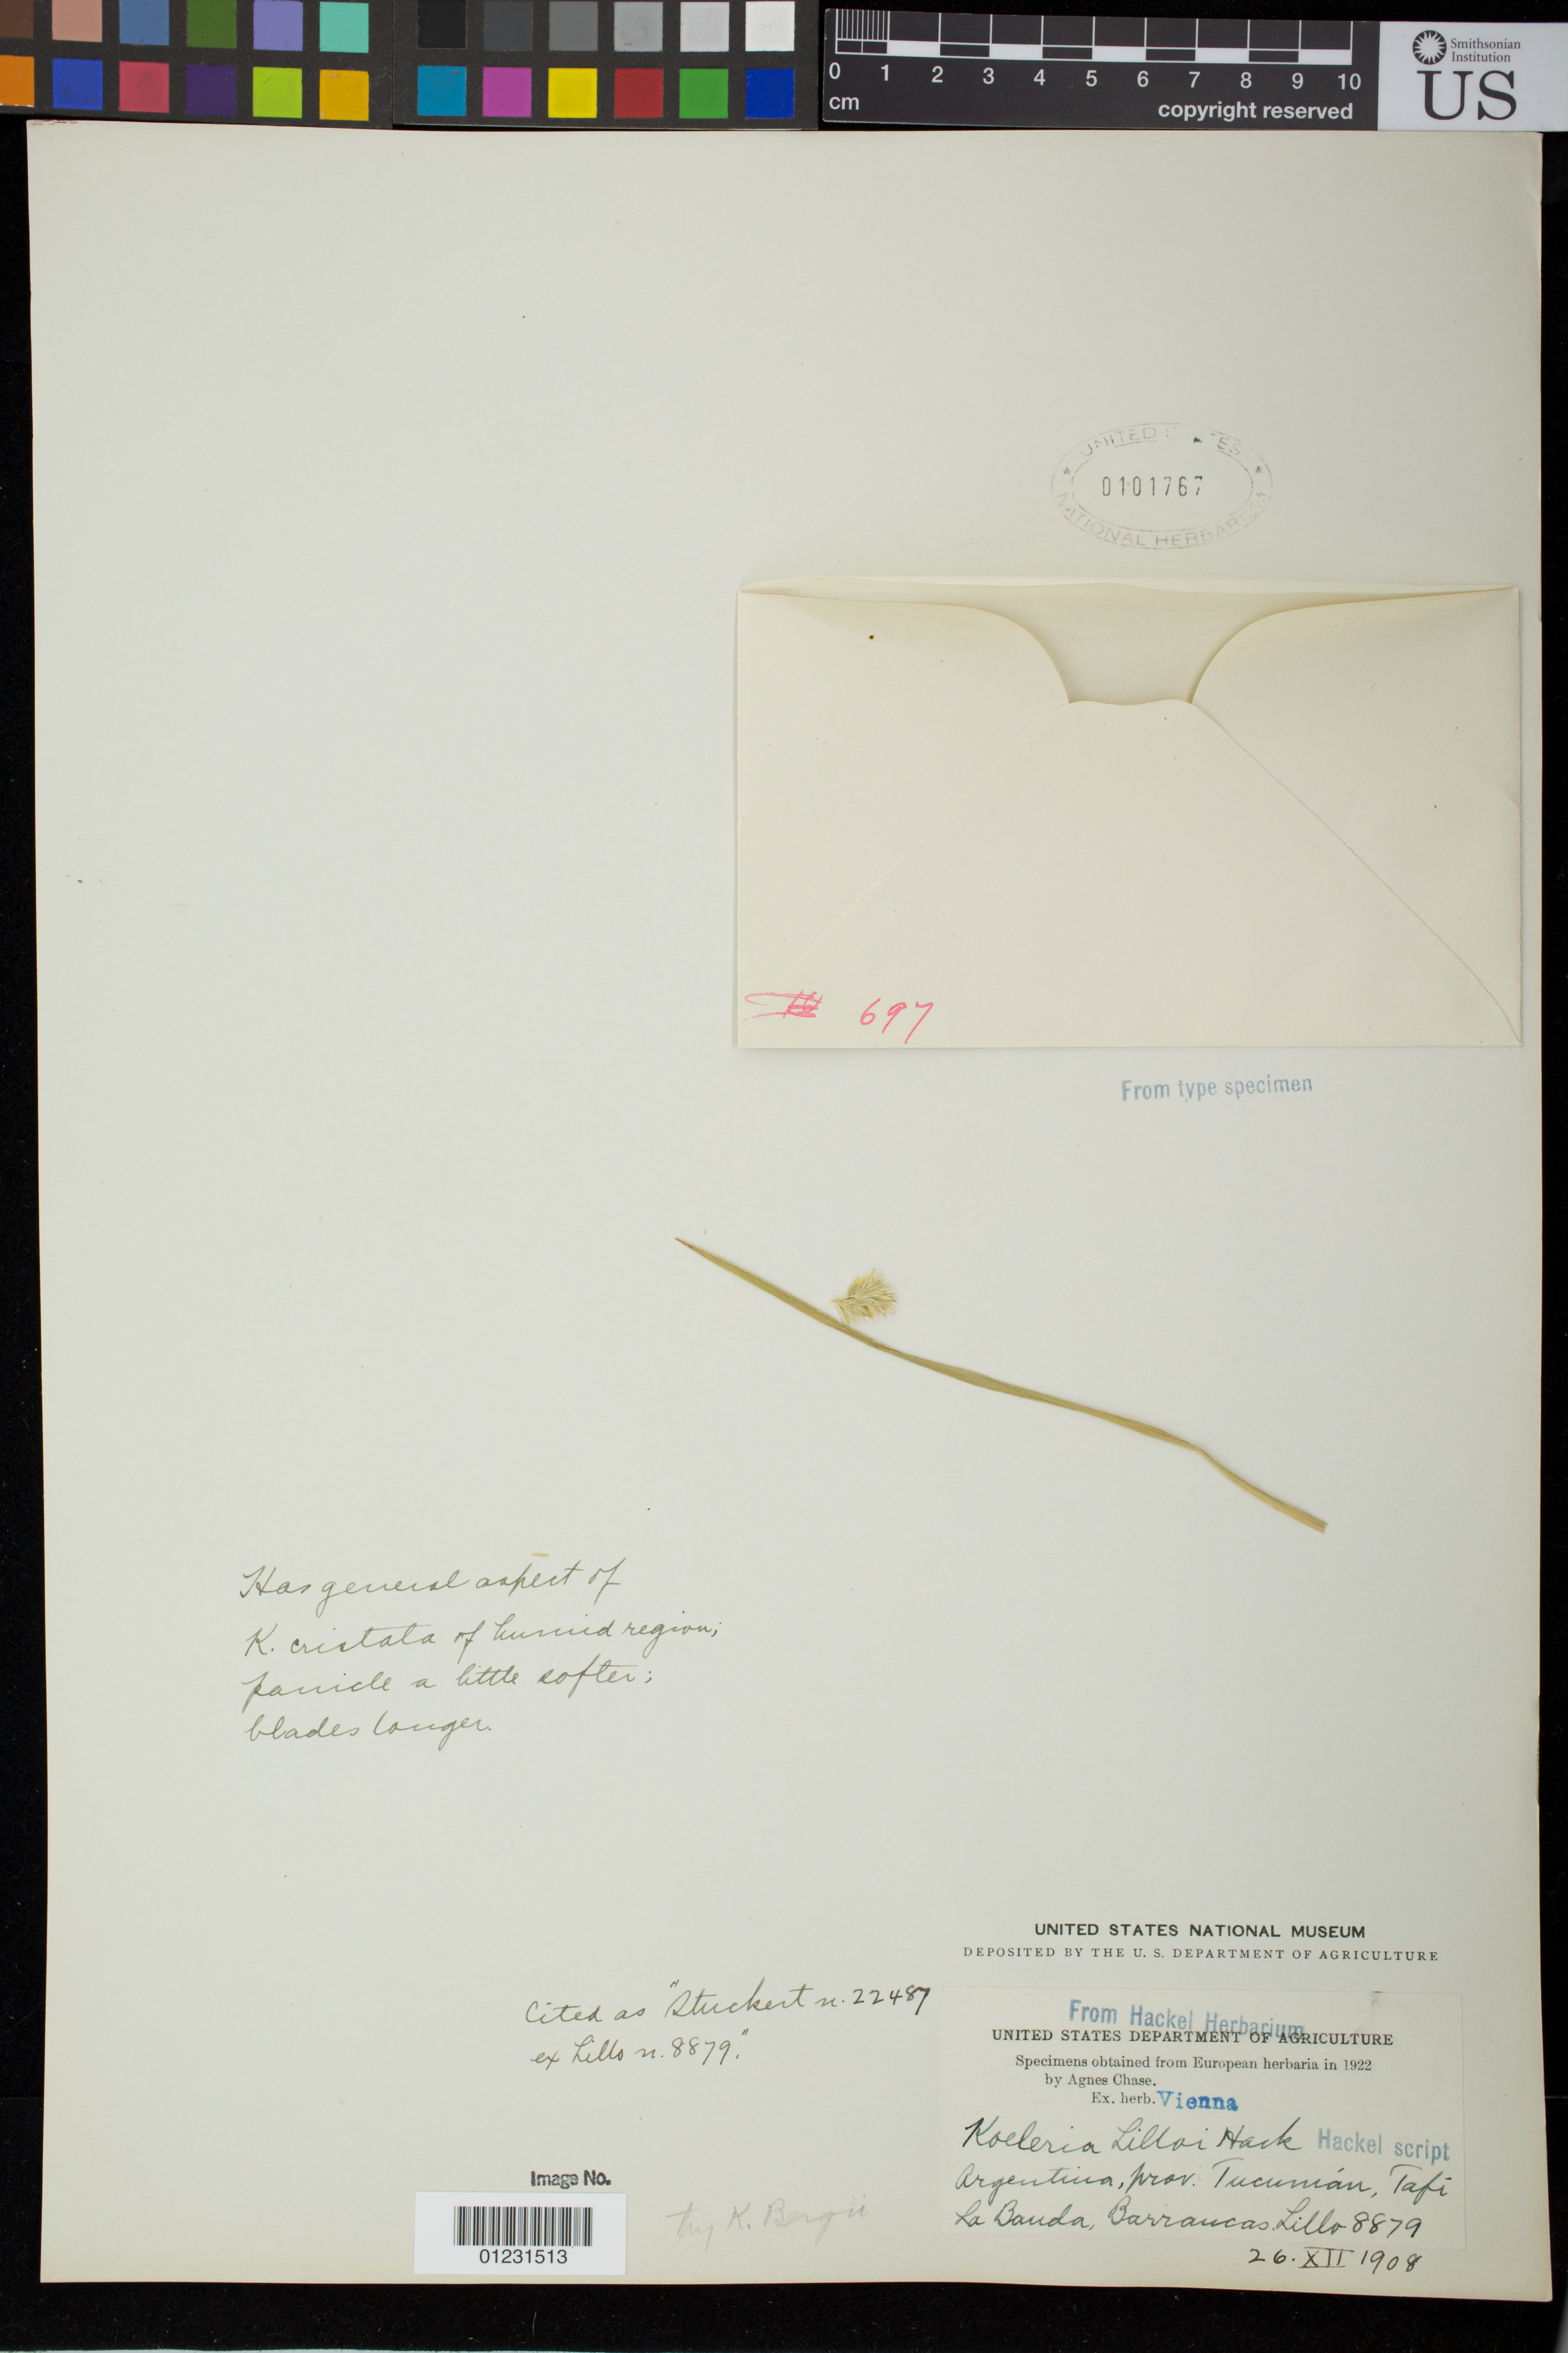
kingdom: Plantae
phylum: Tracheophyta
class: Liliopsida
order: Poales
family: Poaceae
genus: Koeleria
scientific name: Koeleria lilloi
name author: Hack.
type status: Isotype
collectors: M. Lillo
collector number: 8879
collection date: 1908-12-26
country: Argentina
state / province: Tucumán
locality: Tafi: La Banda, Barrancas.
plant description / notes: Fragmentary material of type specimen ex herb. Hackel. Cited as Stuckert no. 22487 ex Lillo 8879.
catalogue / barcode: US 101767